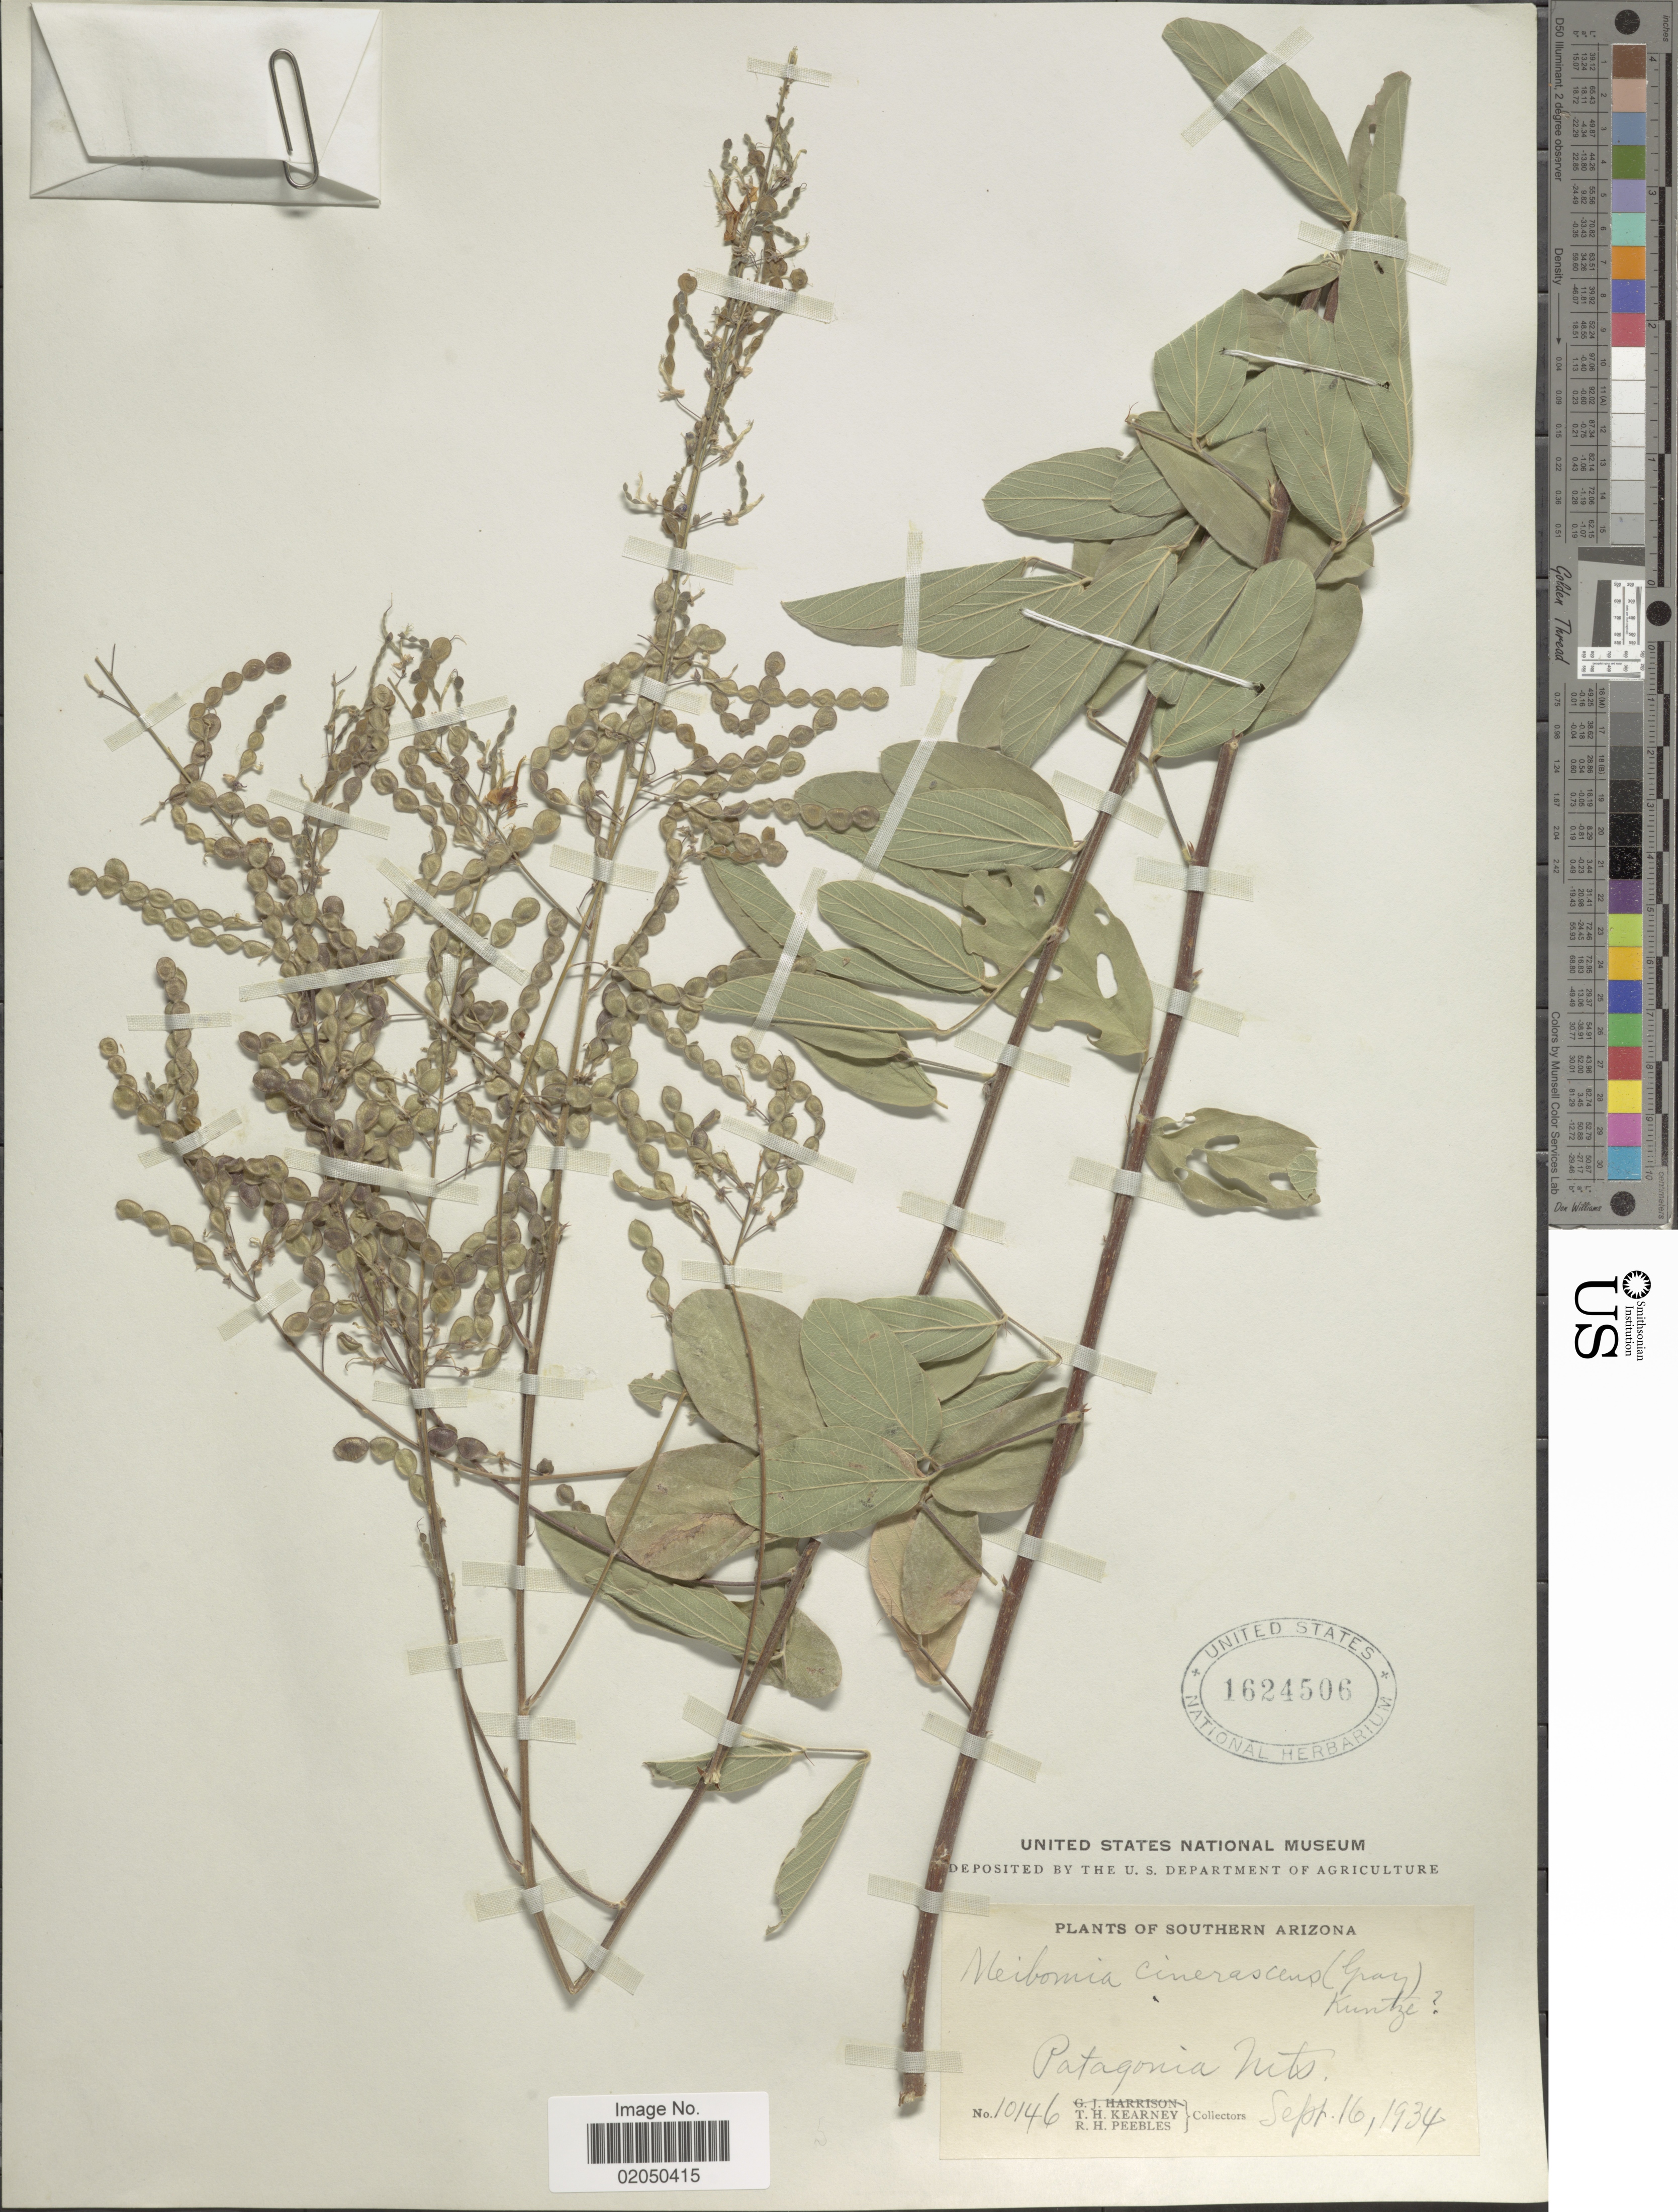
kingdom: Plantae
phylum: Tracheophyta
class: Magnoliopsida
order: Fabales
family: Fabaceae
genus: Desmodium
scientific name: Desmodium cinerascens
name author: A. Gray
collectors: T. H. Kearney & R. H. Peebles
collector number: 10146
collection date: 1934-09-16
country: United States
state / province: Arizona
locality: Southern Arizona, Patagonia Mts.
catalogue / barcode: US 1624506